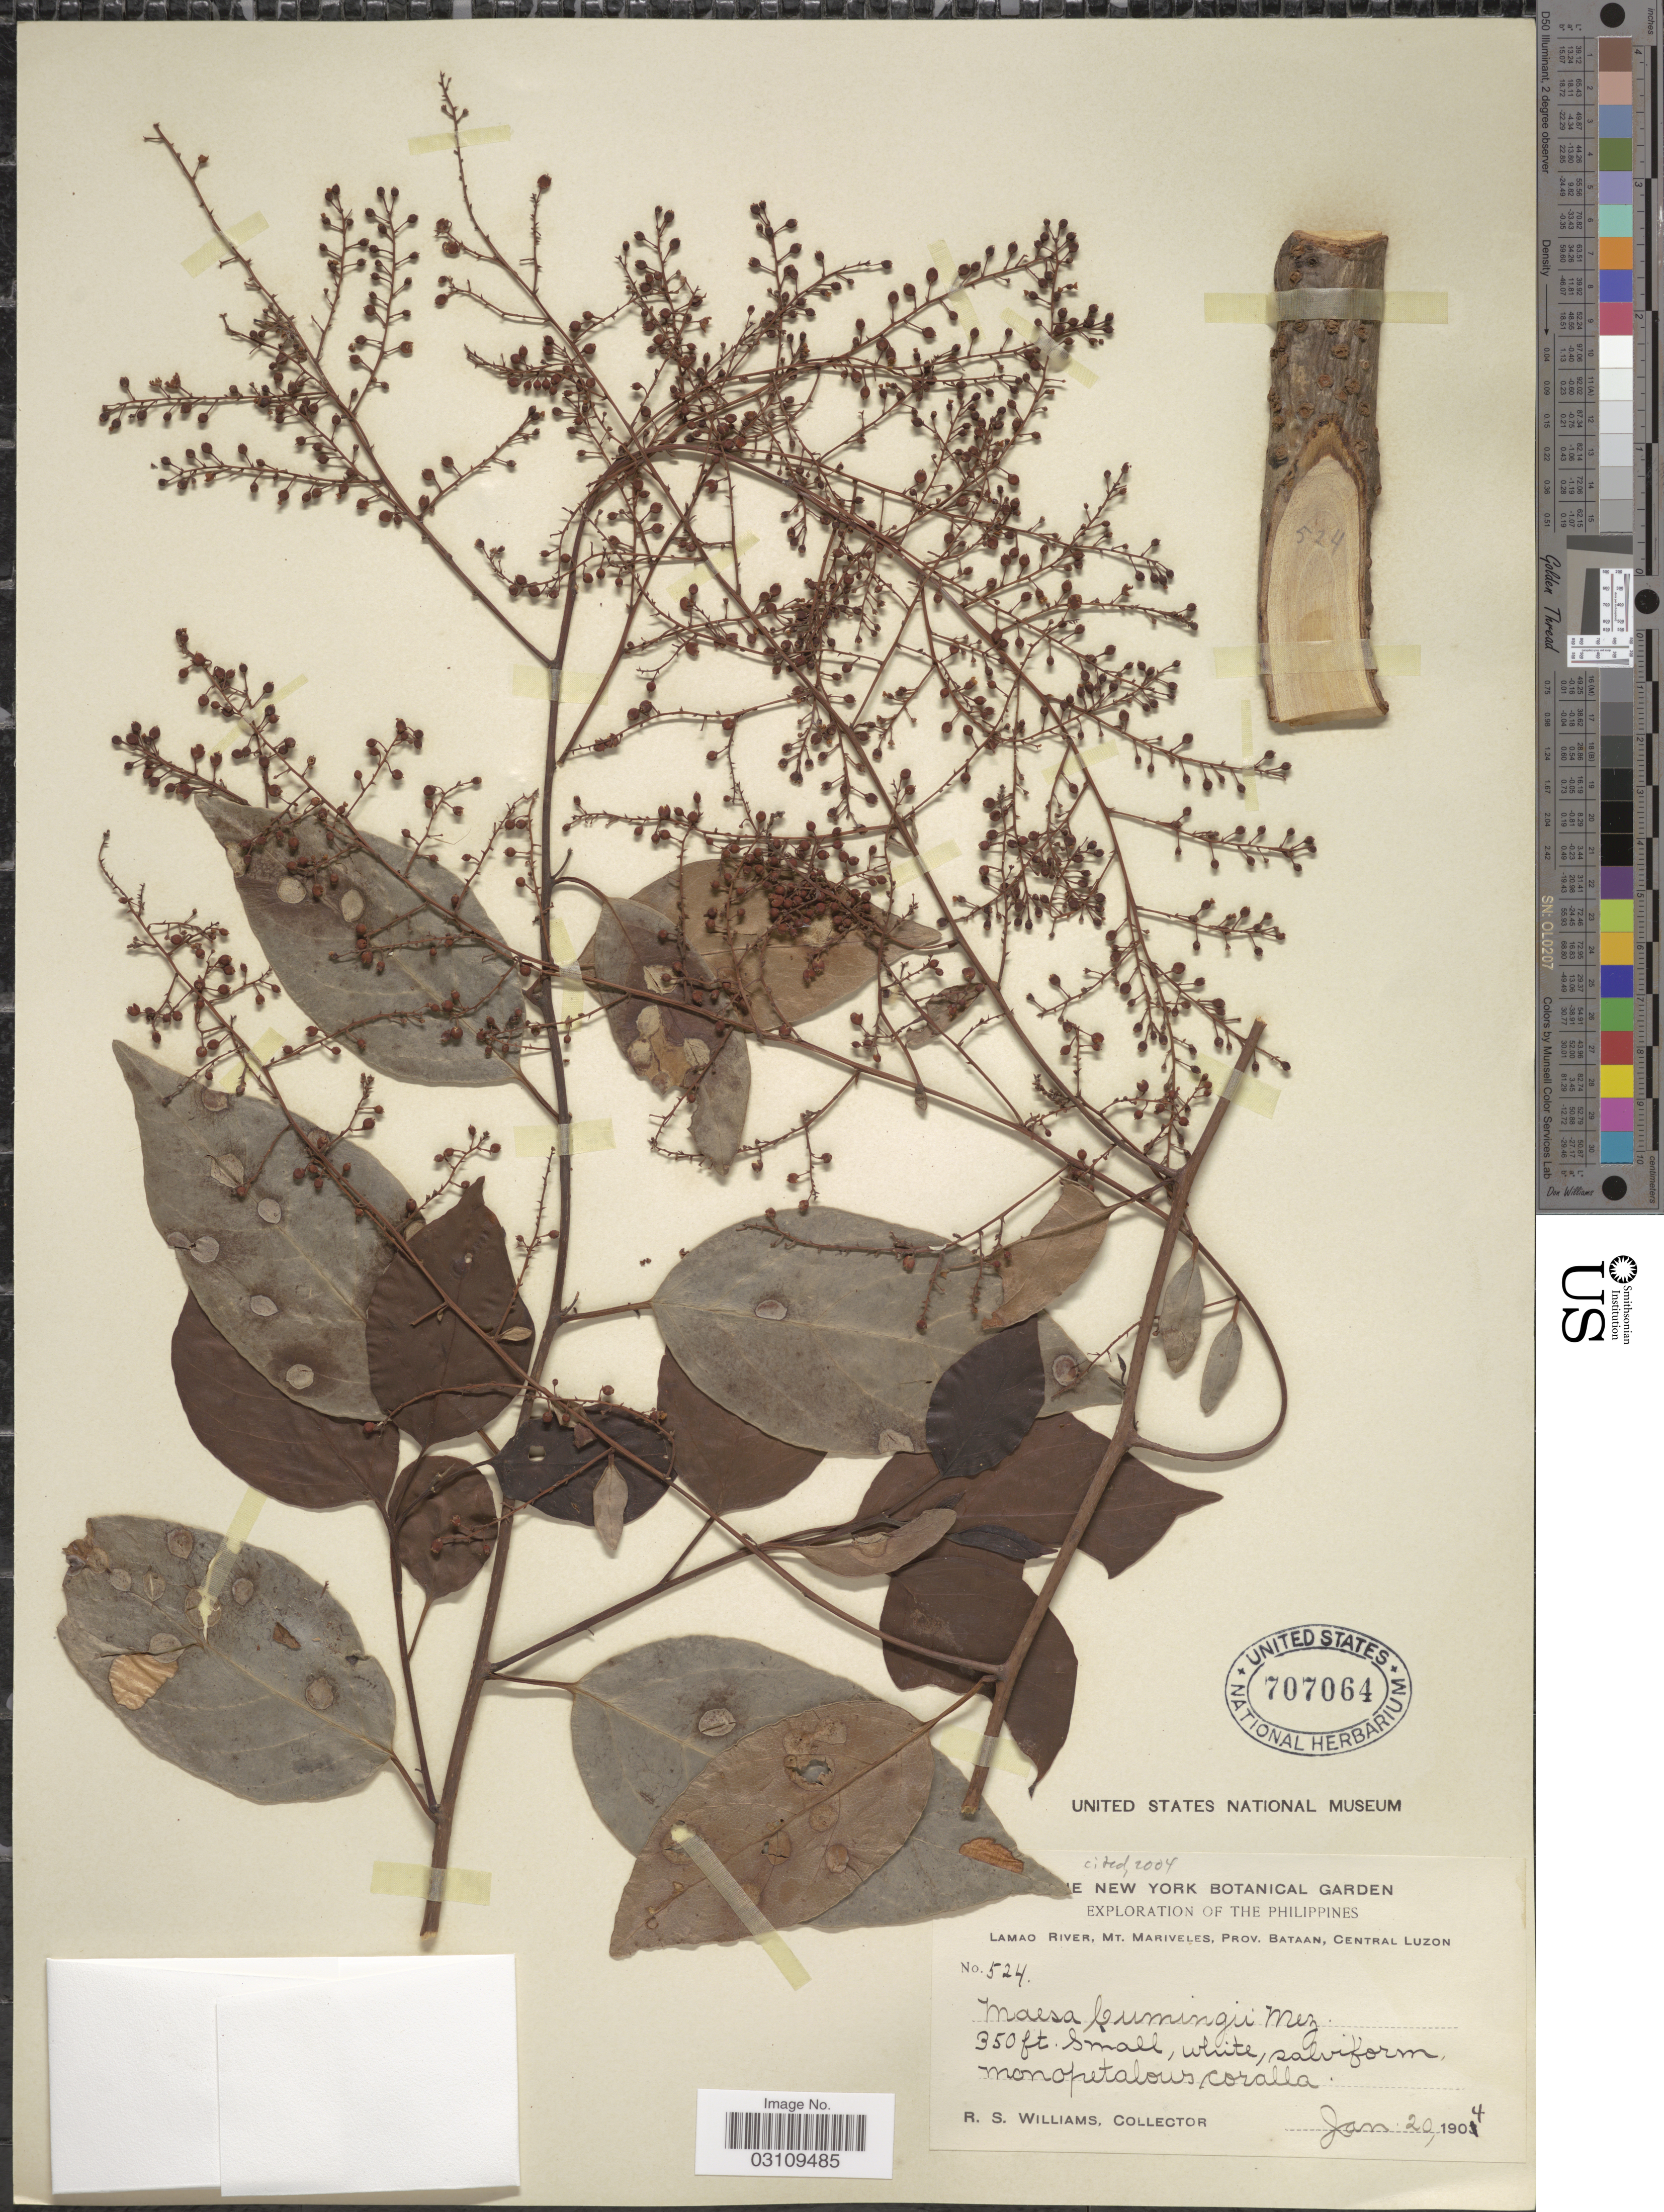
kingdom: Plantae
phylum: Tracheophyta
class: Magnoliopsida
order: Ericales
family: Primulaceae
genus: Maesa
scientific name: Maesa cumingii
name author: Mez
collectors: R. S. Williams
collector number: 524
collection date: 1904-01-20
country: Philippines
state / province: Central Luzon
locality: Lamao River, Mt. Mariveles, Prov. Bataan, Central Luzon.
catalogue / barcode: US 707064